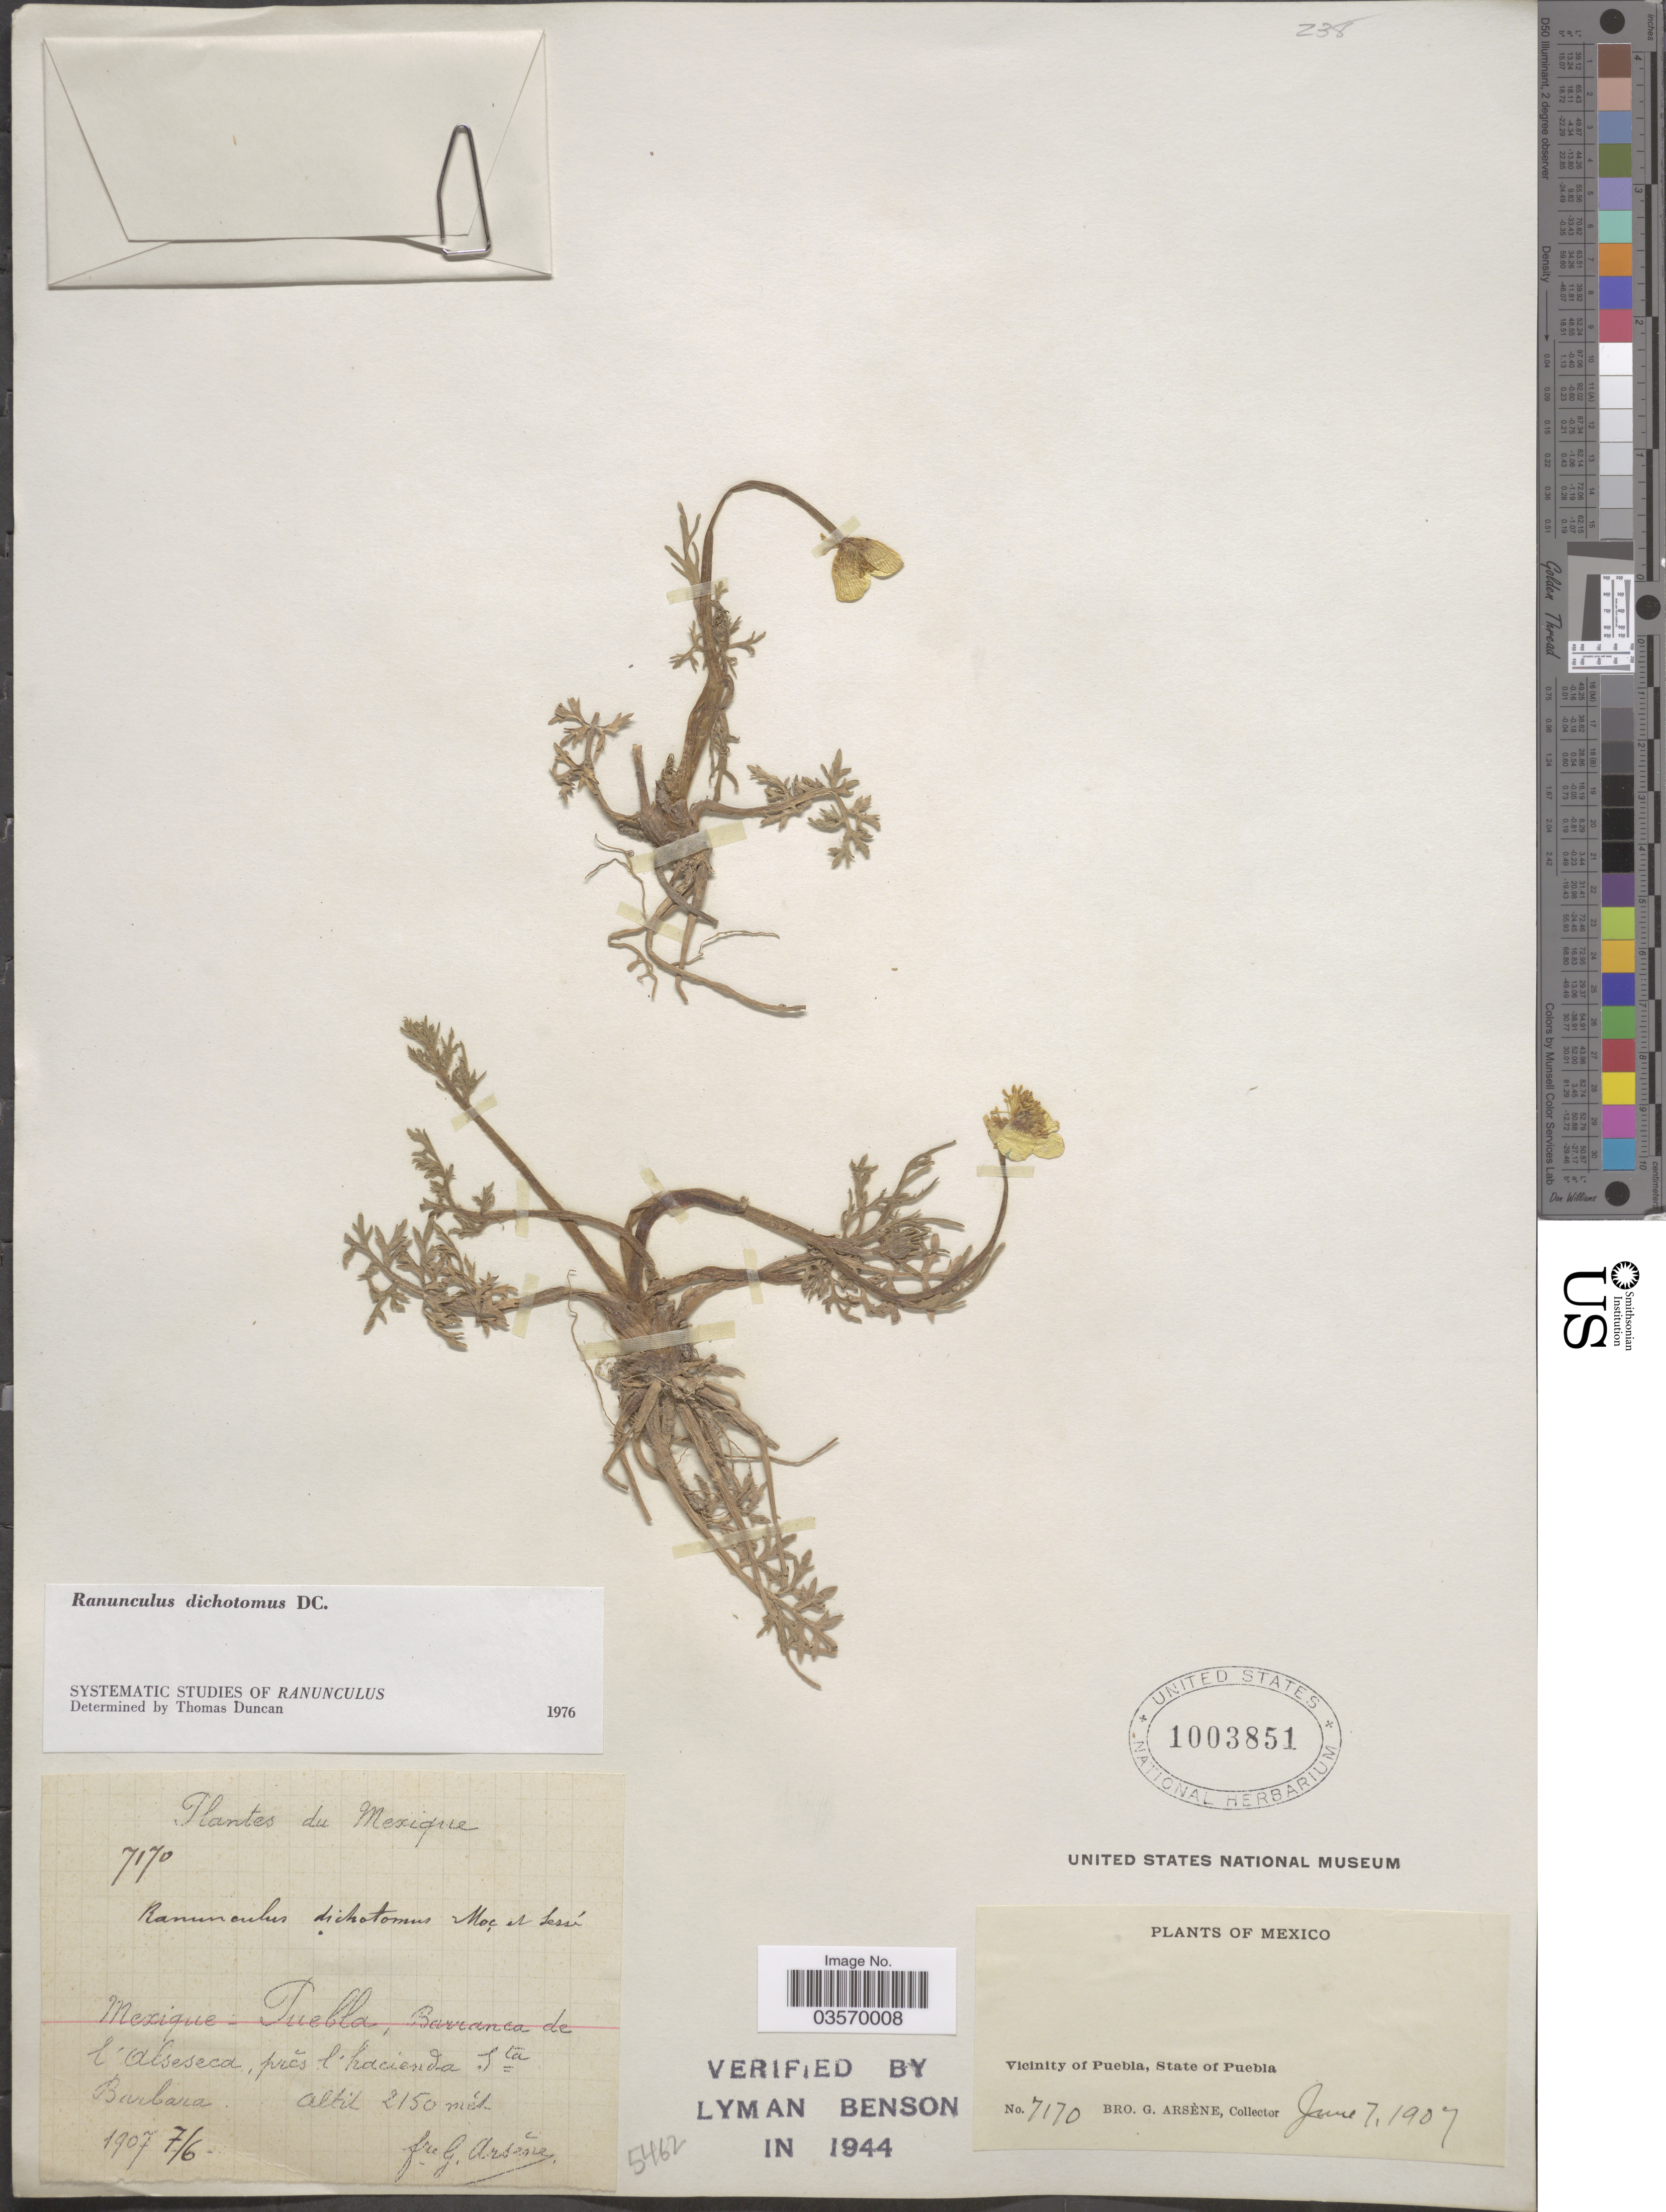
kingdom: Plantae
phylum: Tracheophyta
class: Magnoliopsida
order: Ranunculales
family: Ranunculaceae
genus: Ranunculus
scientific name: Ranunculus dichotomus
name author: Moc. & Sessé ex DC.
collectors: Bro. G. Arsène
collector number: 7170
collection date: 1907-06-07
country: Mexico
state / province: Puebla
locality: Vicinity of Puebla. Barranca de l'Alseseca, prés l'hacienda Sta Barbara.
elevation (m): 2150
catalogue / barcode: US 1003851